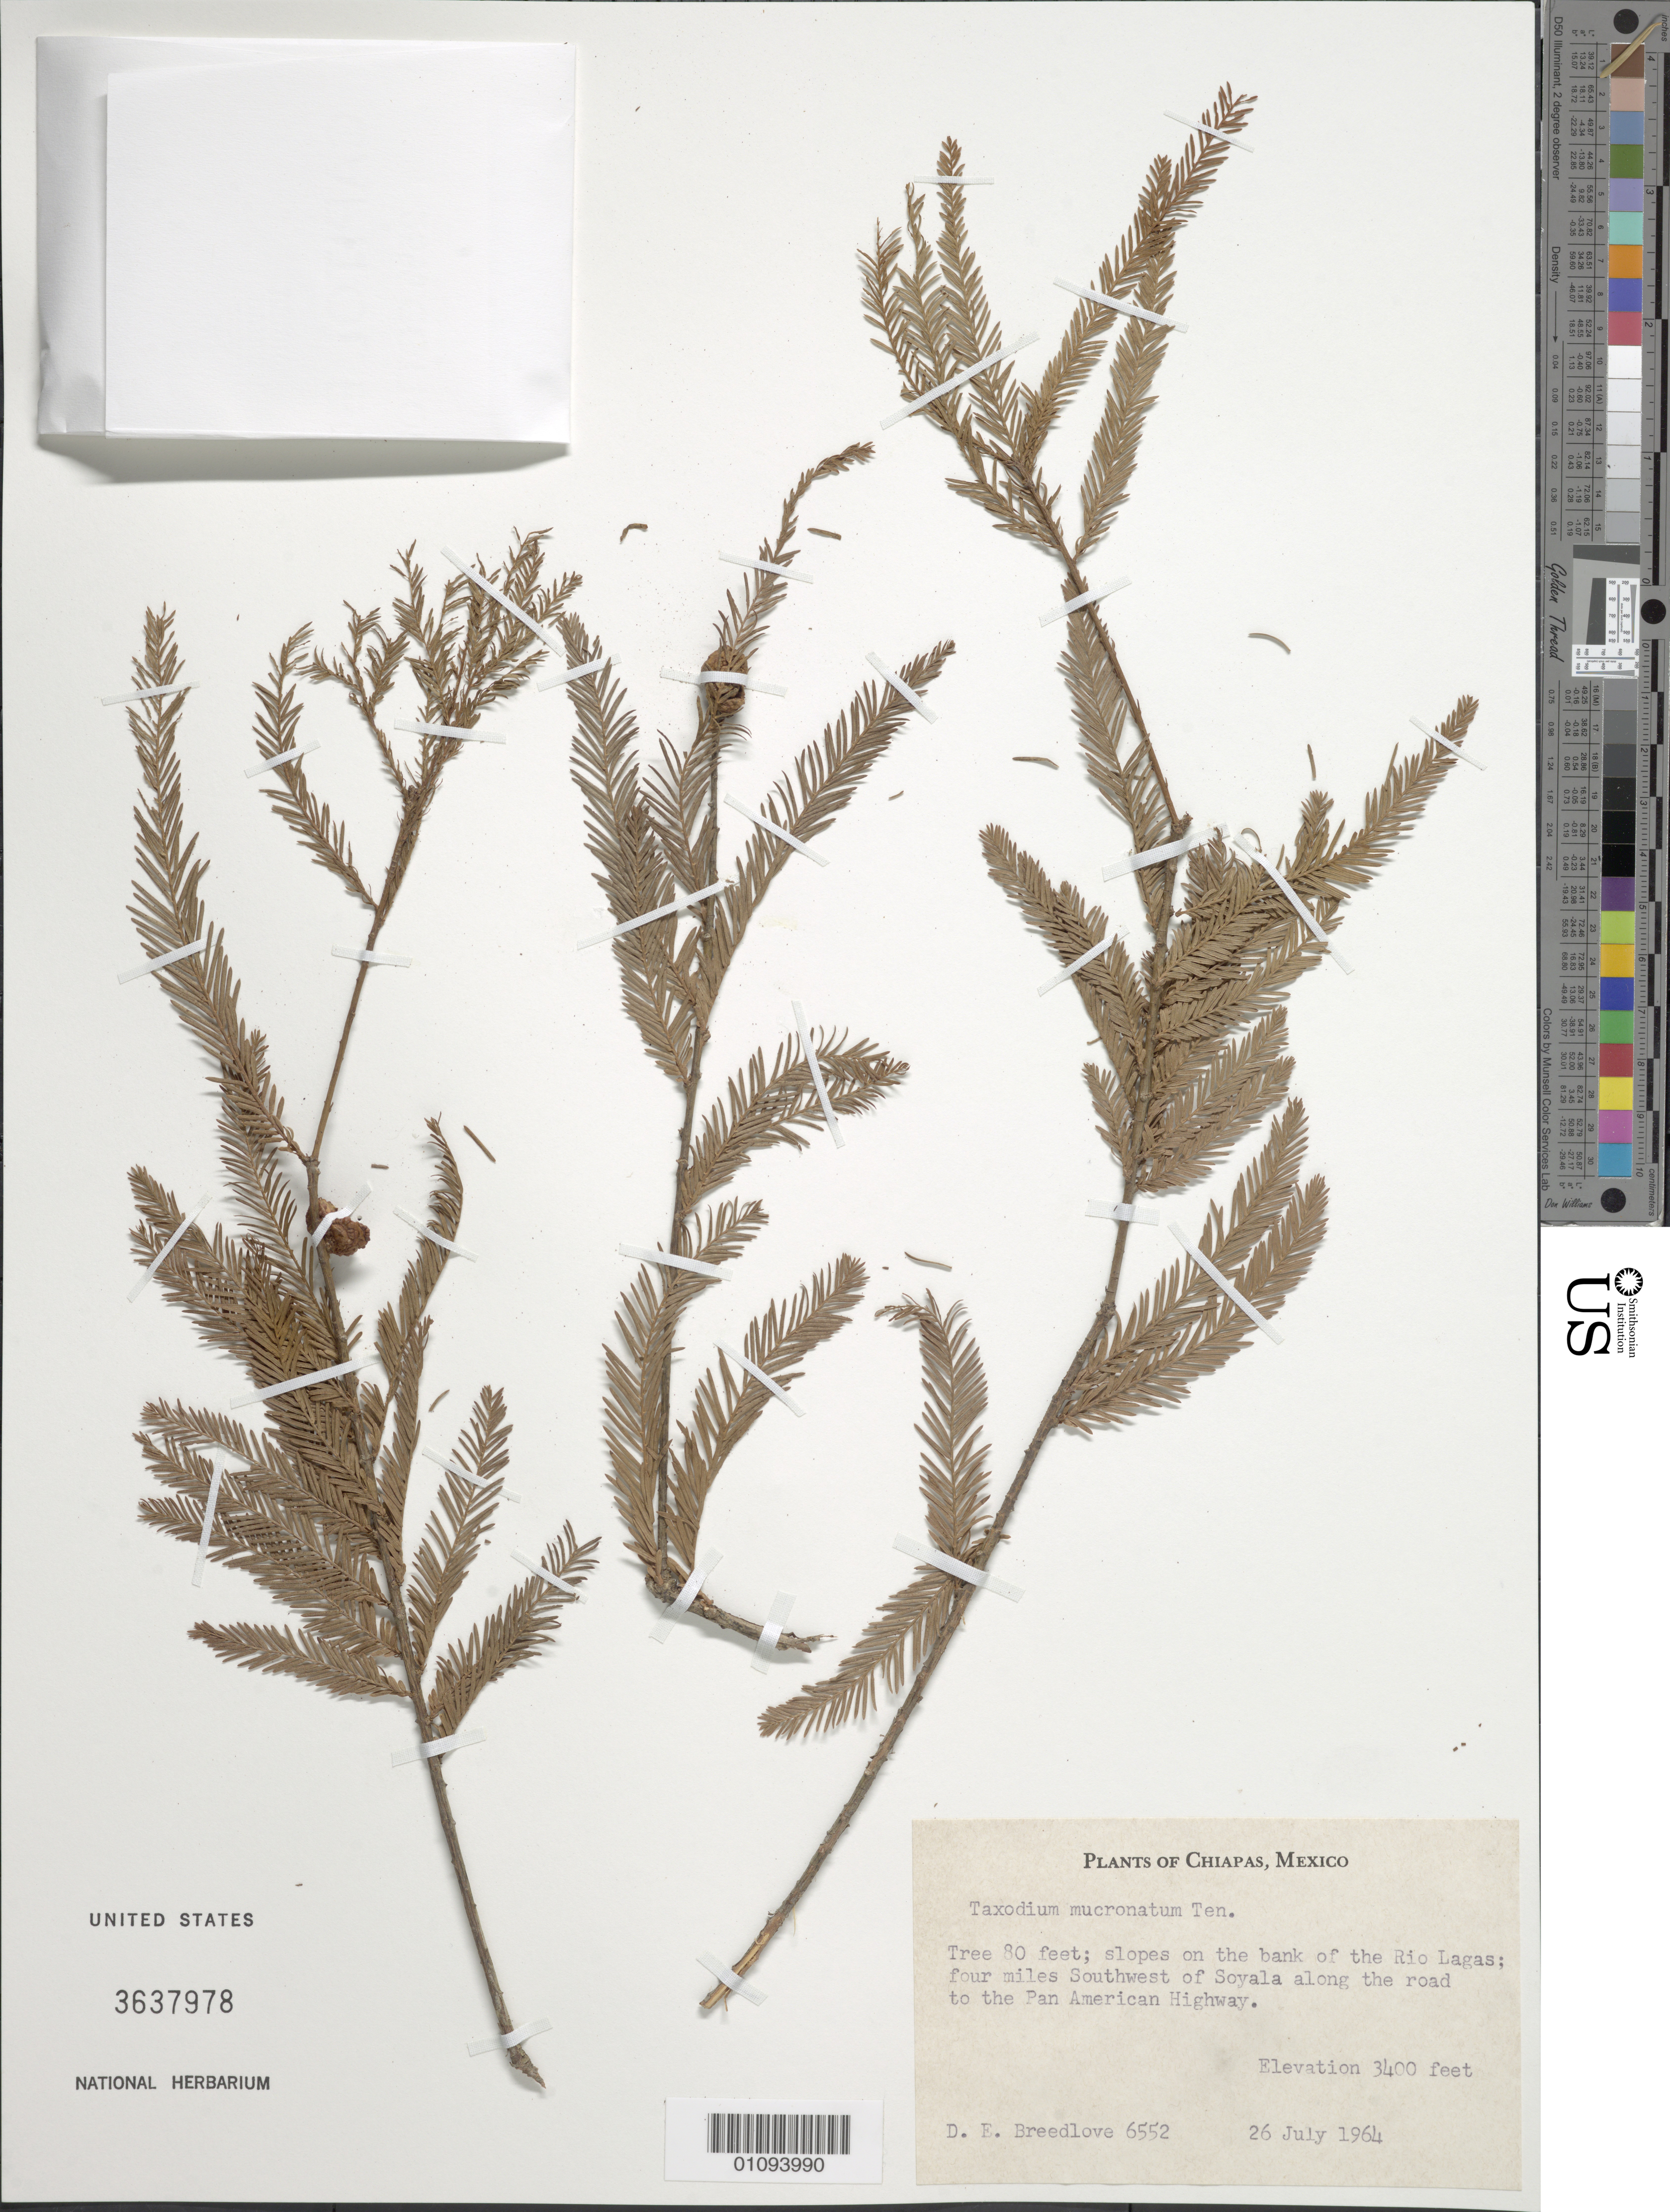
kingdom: Plantae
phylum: Tracheophyta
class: Pinopsida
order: Pinales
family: Cupressaceae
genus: Taxodium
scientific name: Taxodium mucronatum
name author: Ten.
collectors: D. E. Breedlove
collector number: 6552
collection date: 1964-07-26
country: Mexico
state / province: Chiapas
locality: slopes on the bank of the Rio Lagas; four miles southwest of Soyala along the road to the Pan American Highway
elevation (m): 1036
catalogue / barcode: US 3637978